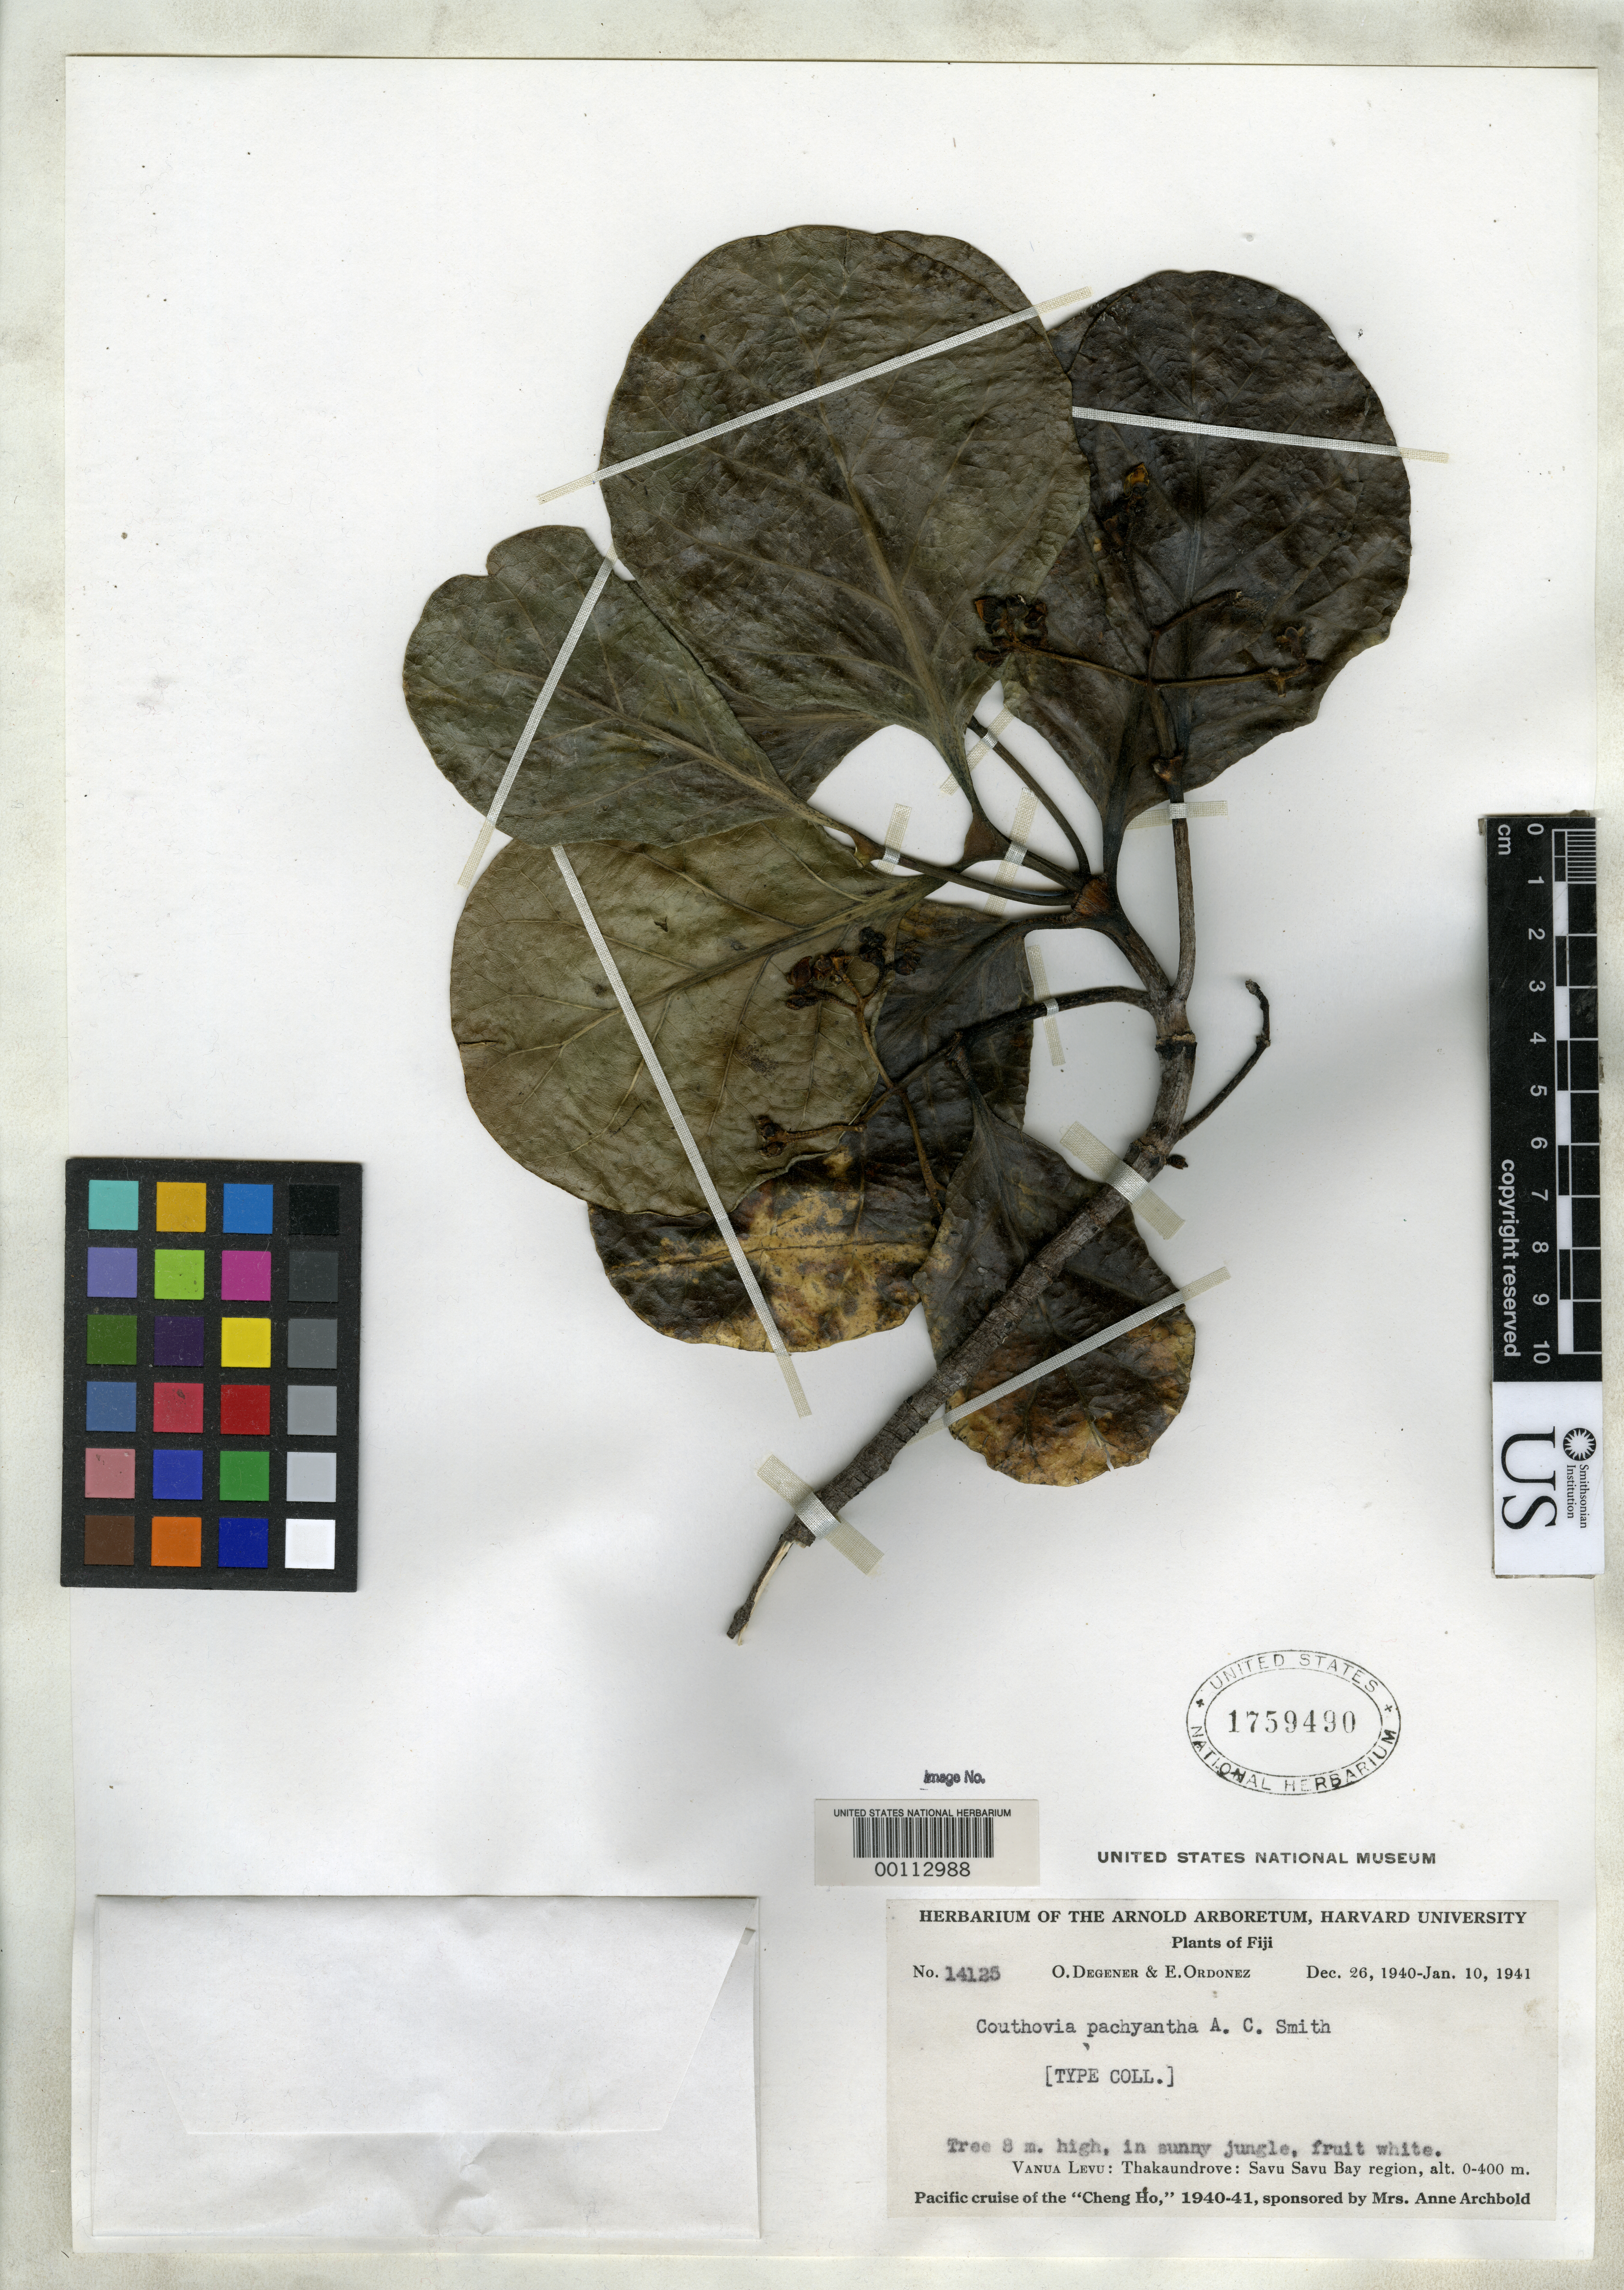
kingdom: Plantae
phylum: Tracheophyta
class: Magnoliopsida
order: Gentianales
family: Loganiaceae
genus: Couthovia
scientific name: Couthovia pachyantha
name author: A.C. Sm.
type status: Isotype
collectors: O. Degener & E. Ordonez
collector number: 14125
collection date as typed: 26 Dec 1940 to 10 Jan 1941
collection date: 1940-12-26/1941-01-10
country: Fiji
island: Vanua Levu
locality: Savu Savu Bay Region. [Vanua Levu Group]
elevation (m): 0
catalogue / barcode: US 1759490